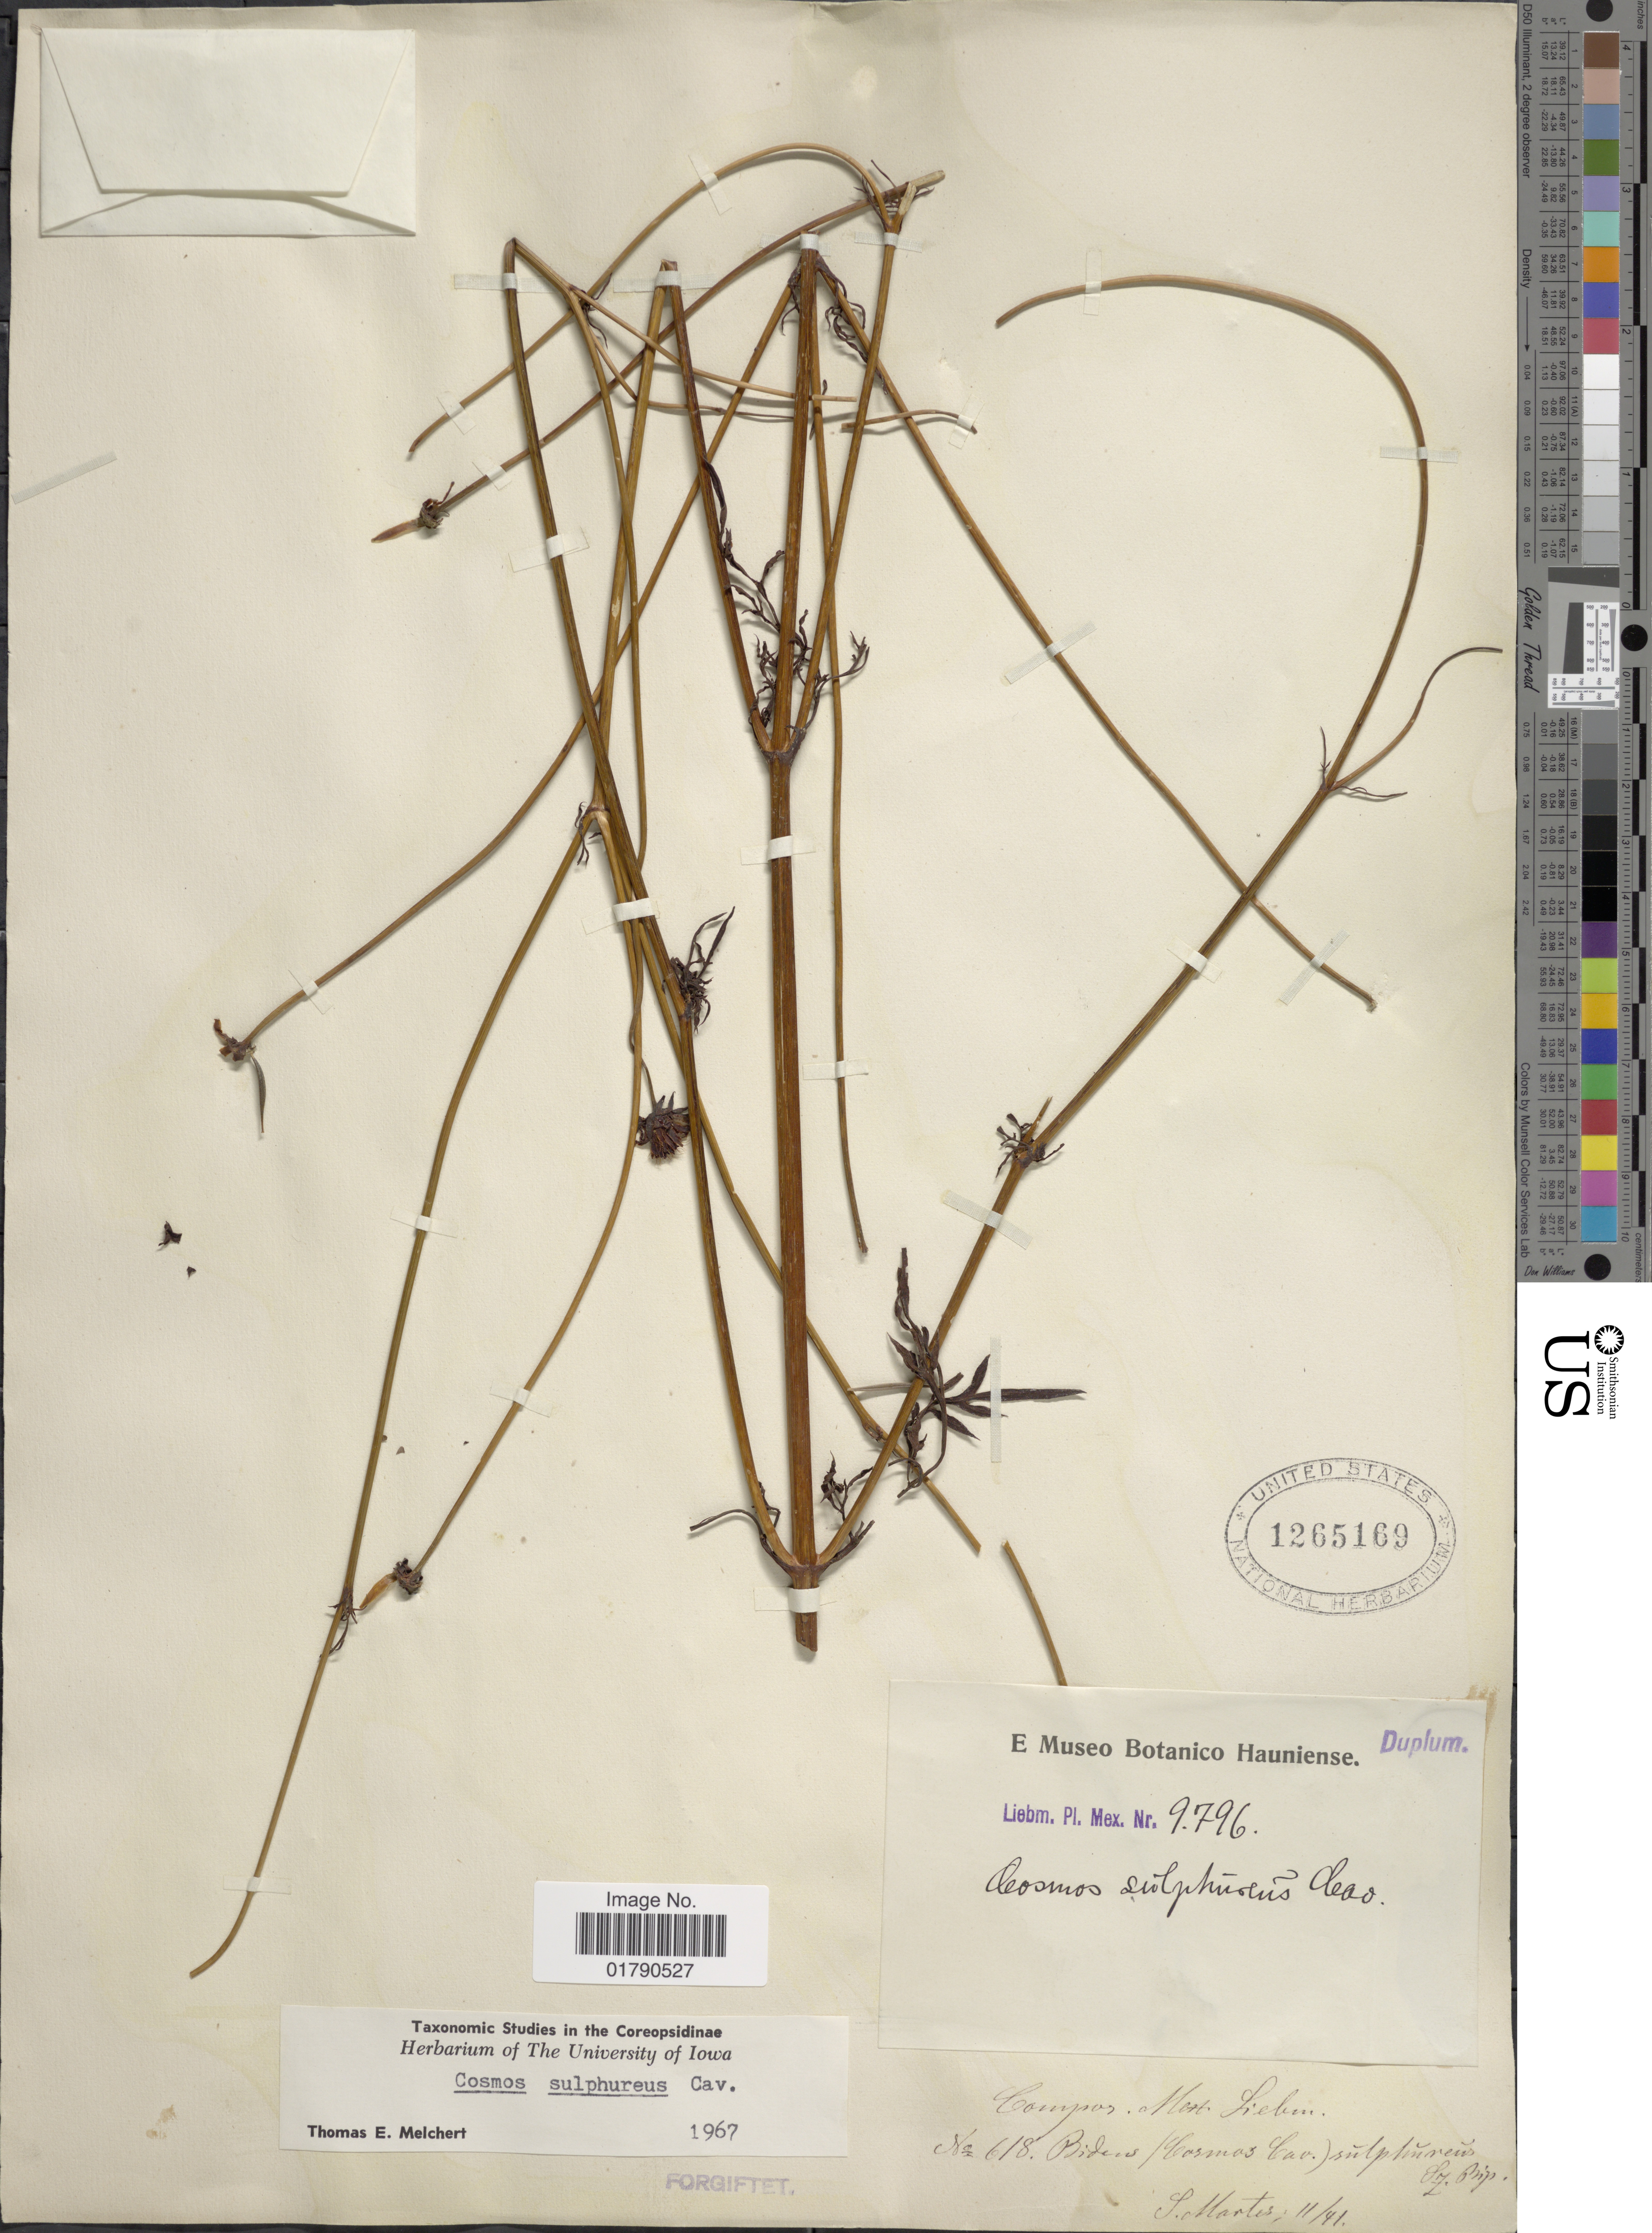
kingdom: Plantae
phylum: Tracheophyta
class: Magnoliopsida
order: Asterales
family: Asteraceae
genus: Cosmos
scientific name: Cosmos sulphureus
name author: Cav.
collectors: M. Liberman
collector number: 9796/118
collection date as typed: Transcribed d/m/y: /11/41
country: Mexico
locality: Campos Mex., S. Martes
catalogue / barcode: US 1265169